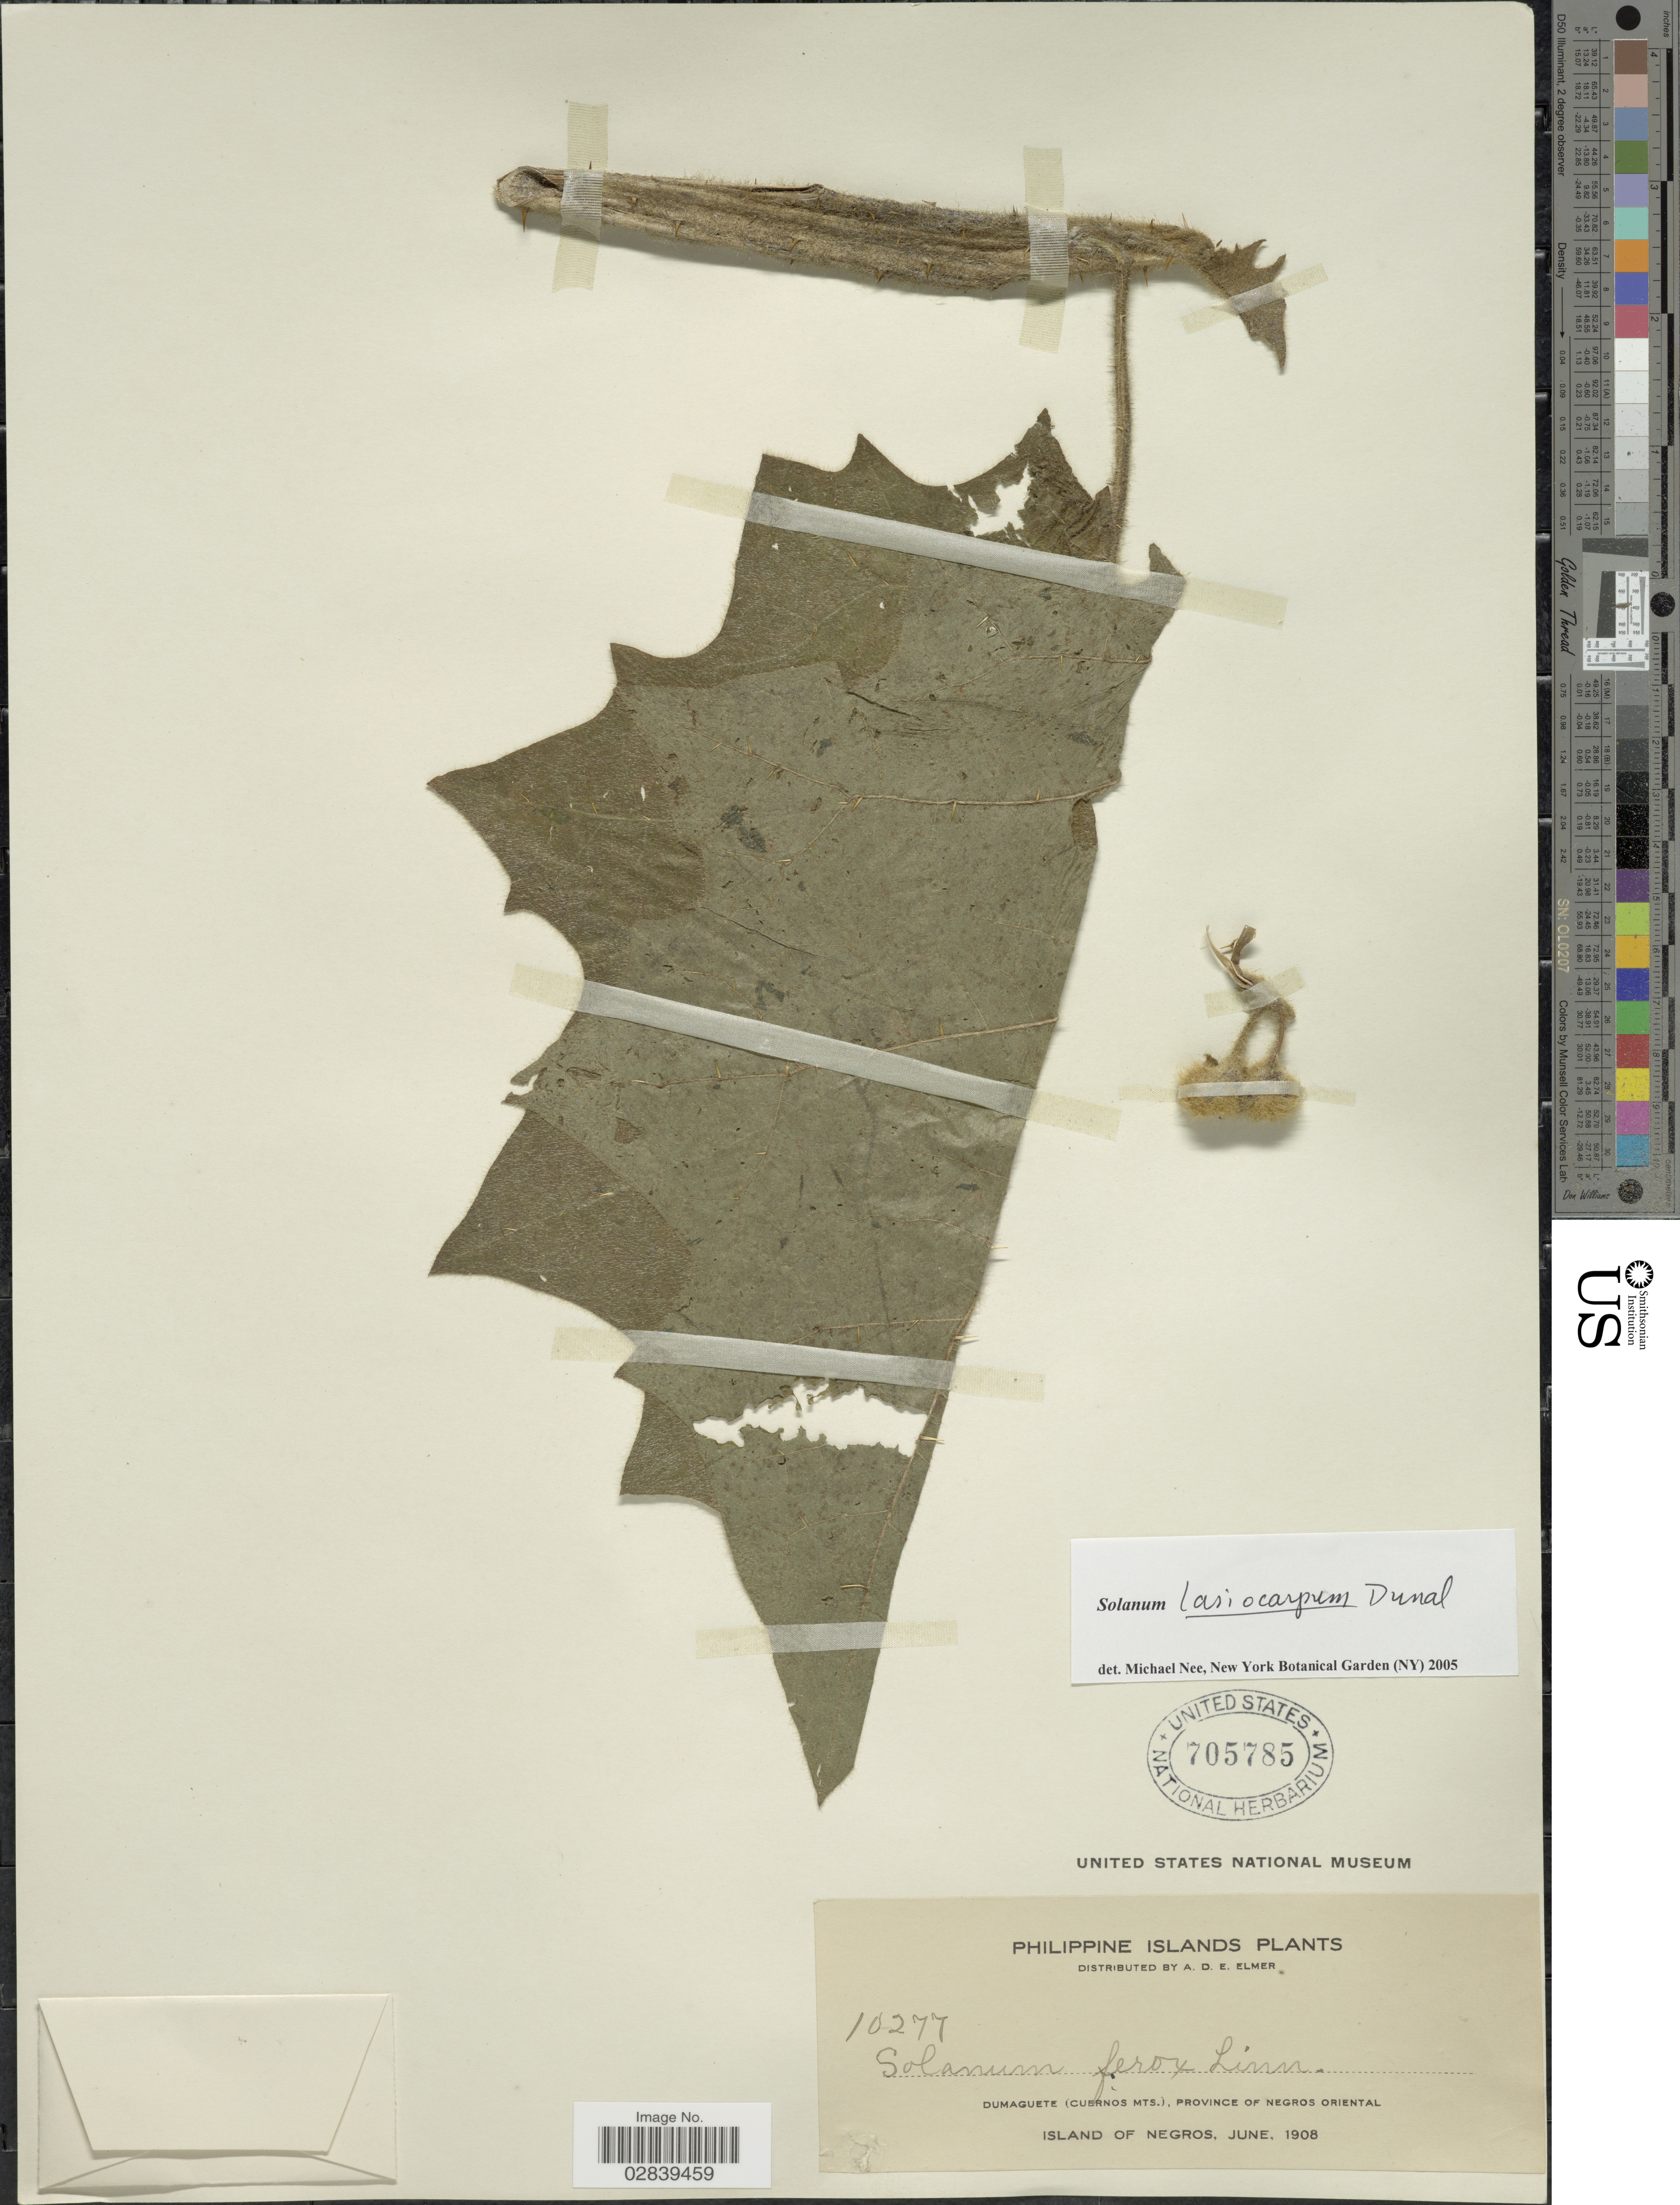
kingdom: Plantae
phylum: Tracheophyta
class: Magnoliopsida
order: Solanales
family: Solanaceae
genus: Solanum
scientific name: Solanum lasiocarpum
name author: Dunal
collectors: A. D. E. Elmer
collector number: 10277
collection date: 1908-06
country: Philippines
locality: Dumaguete (Cuernos Mts.), Province of Negros Oriental, Island of Negros.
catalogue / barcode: US 705785